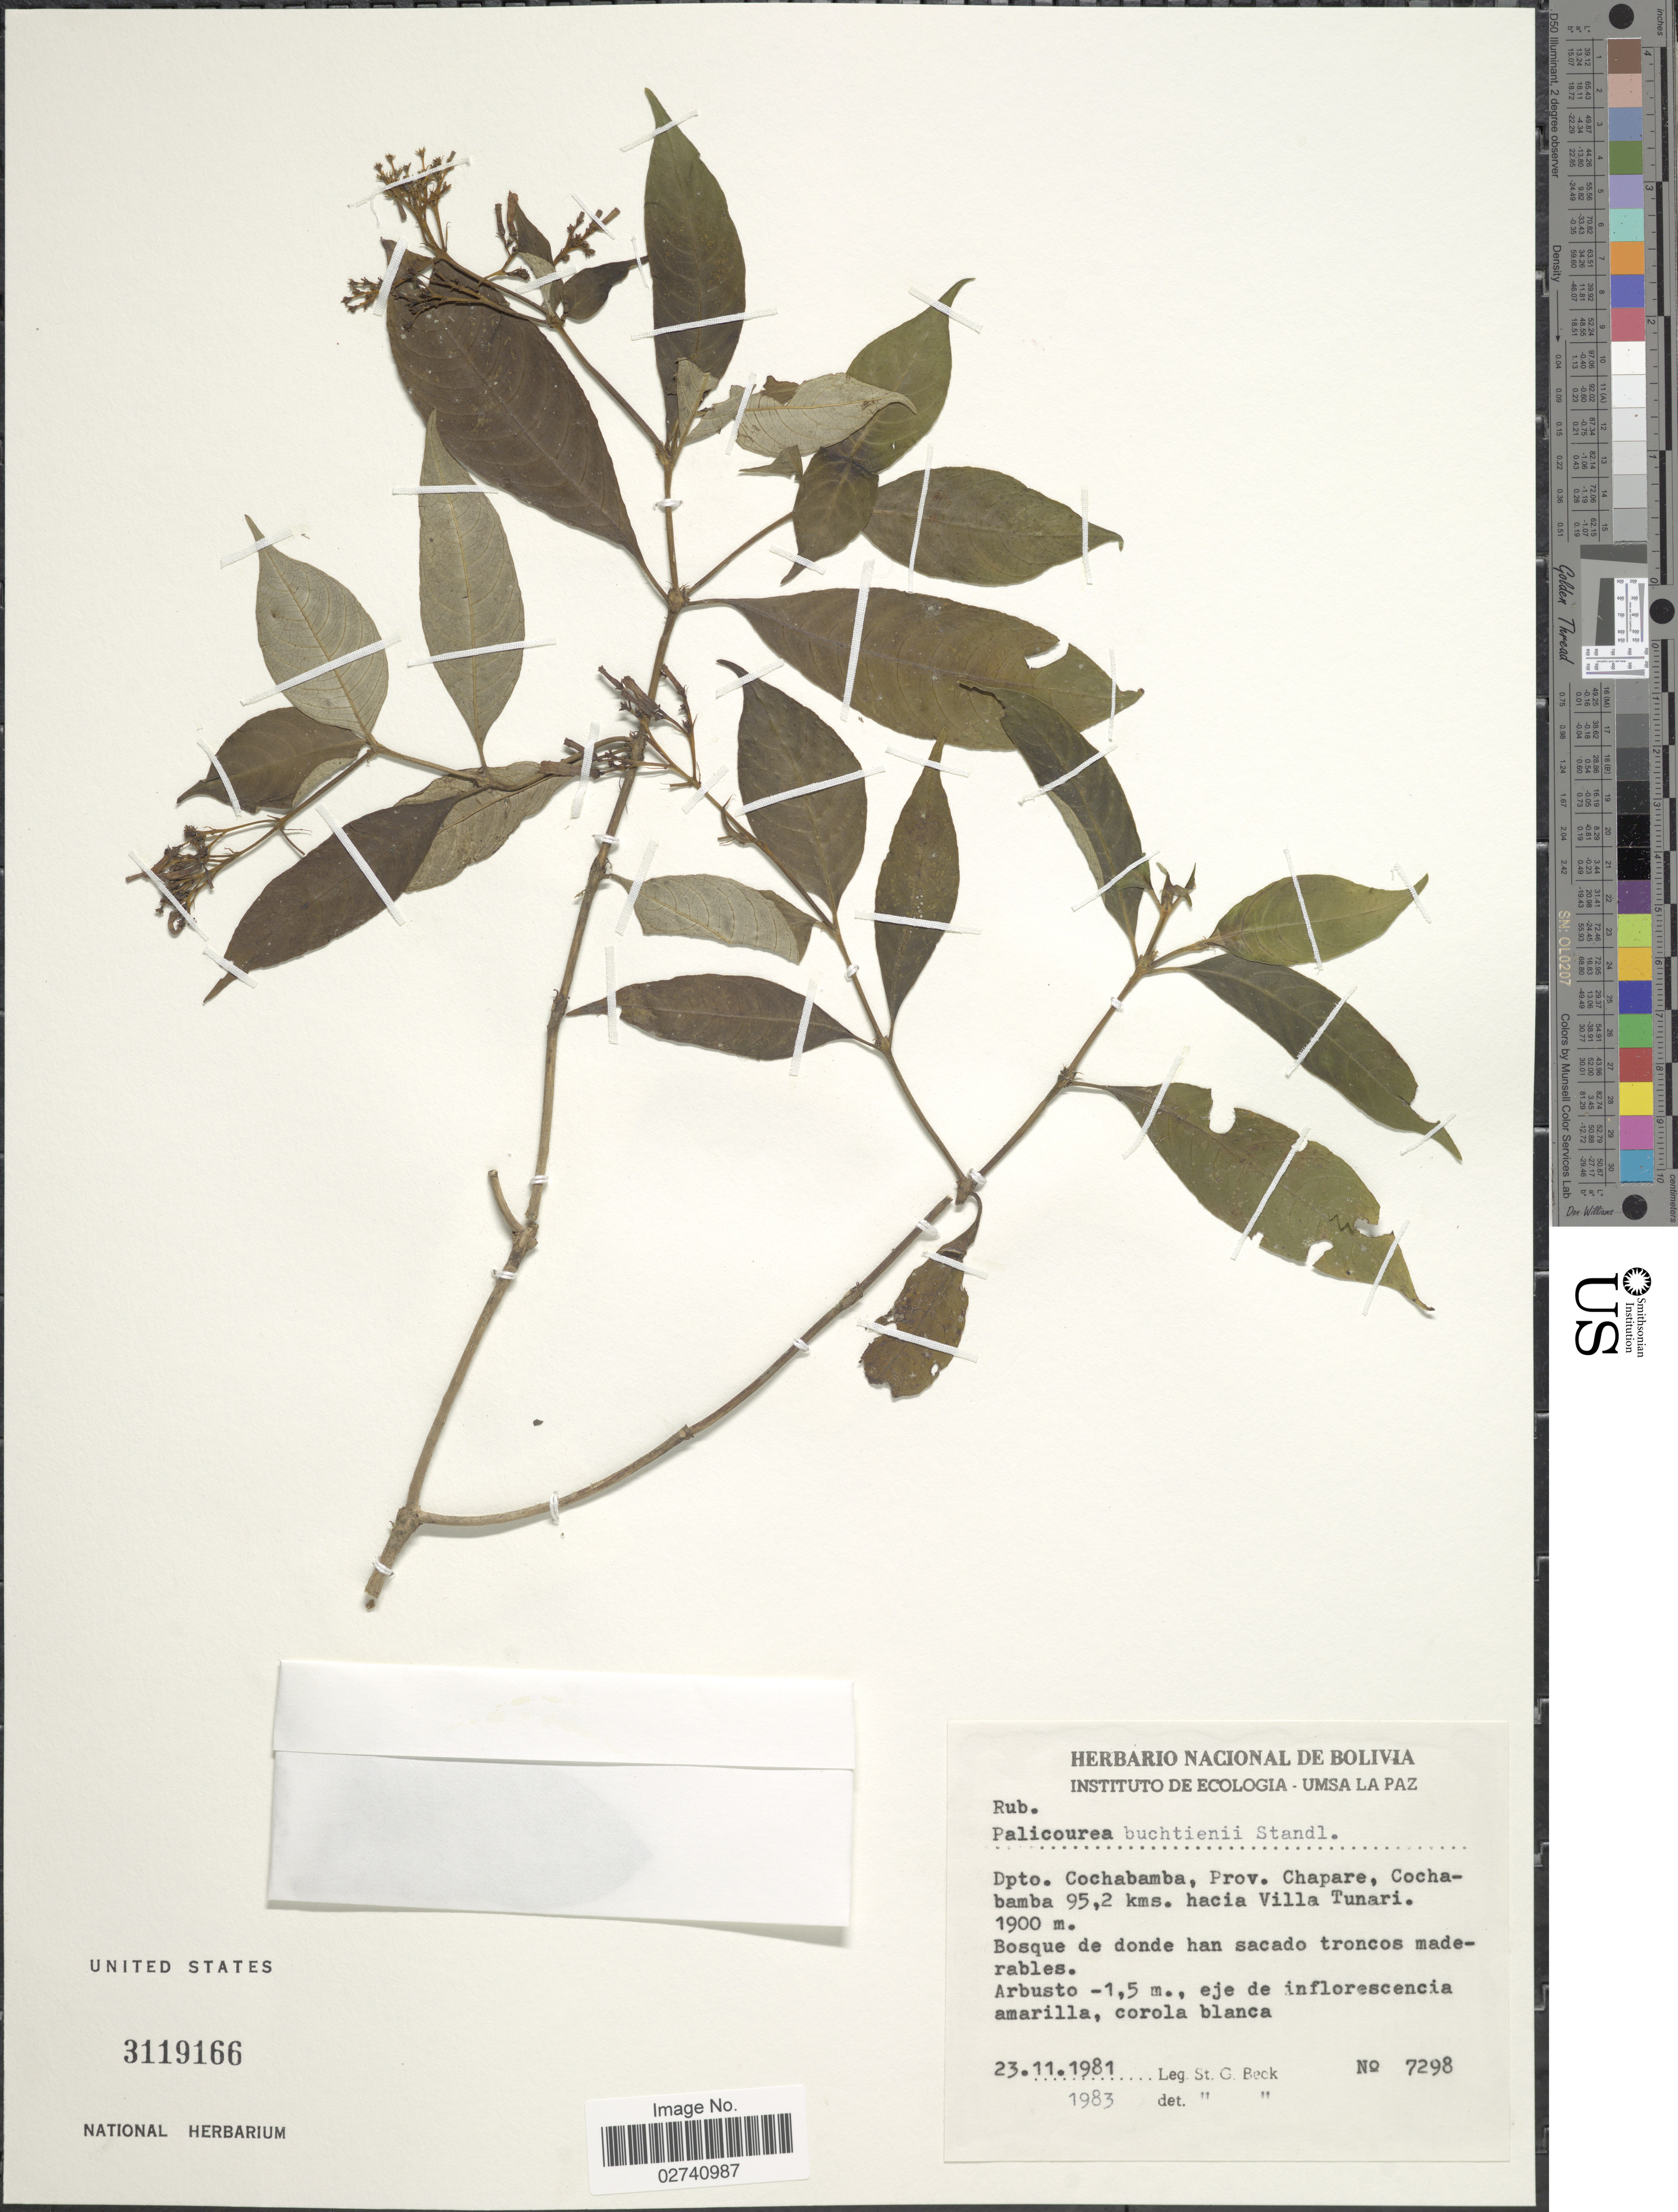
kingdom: Plantae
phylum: Tracheophyta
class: Magnoliopsida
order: Gentianales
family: Rubiaceae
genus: Palicourea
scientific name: Palicourea buchtienii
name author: Standl.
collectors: S. G. Beck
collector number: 7298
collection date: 1981-11-23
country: Bolivia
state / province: Cochabamba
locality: Prov. Chapare, Cochabamba 95,2 kms. hacia Villa Tunari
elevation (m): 1900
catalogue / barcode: US 3119166